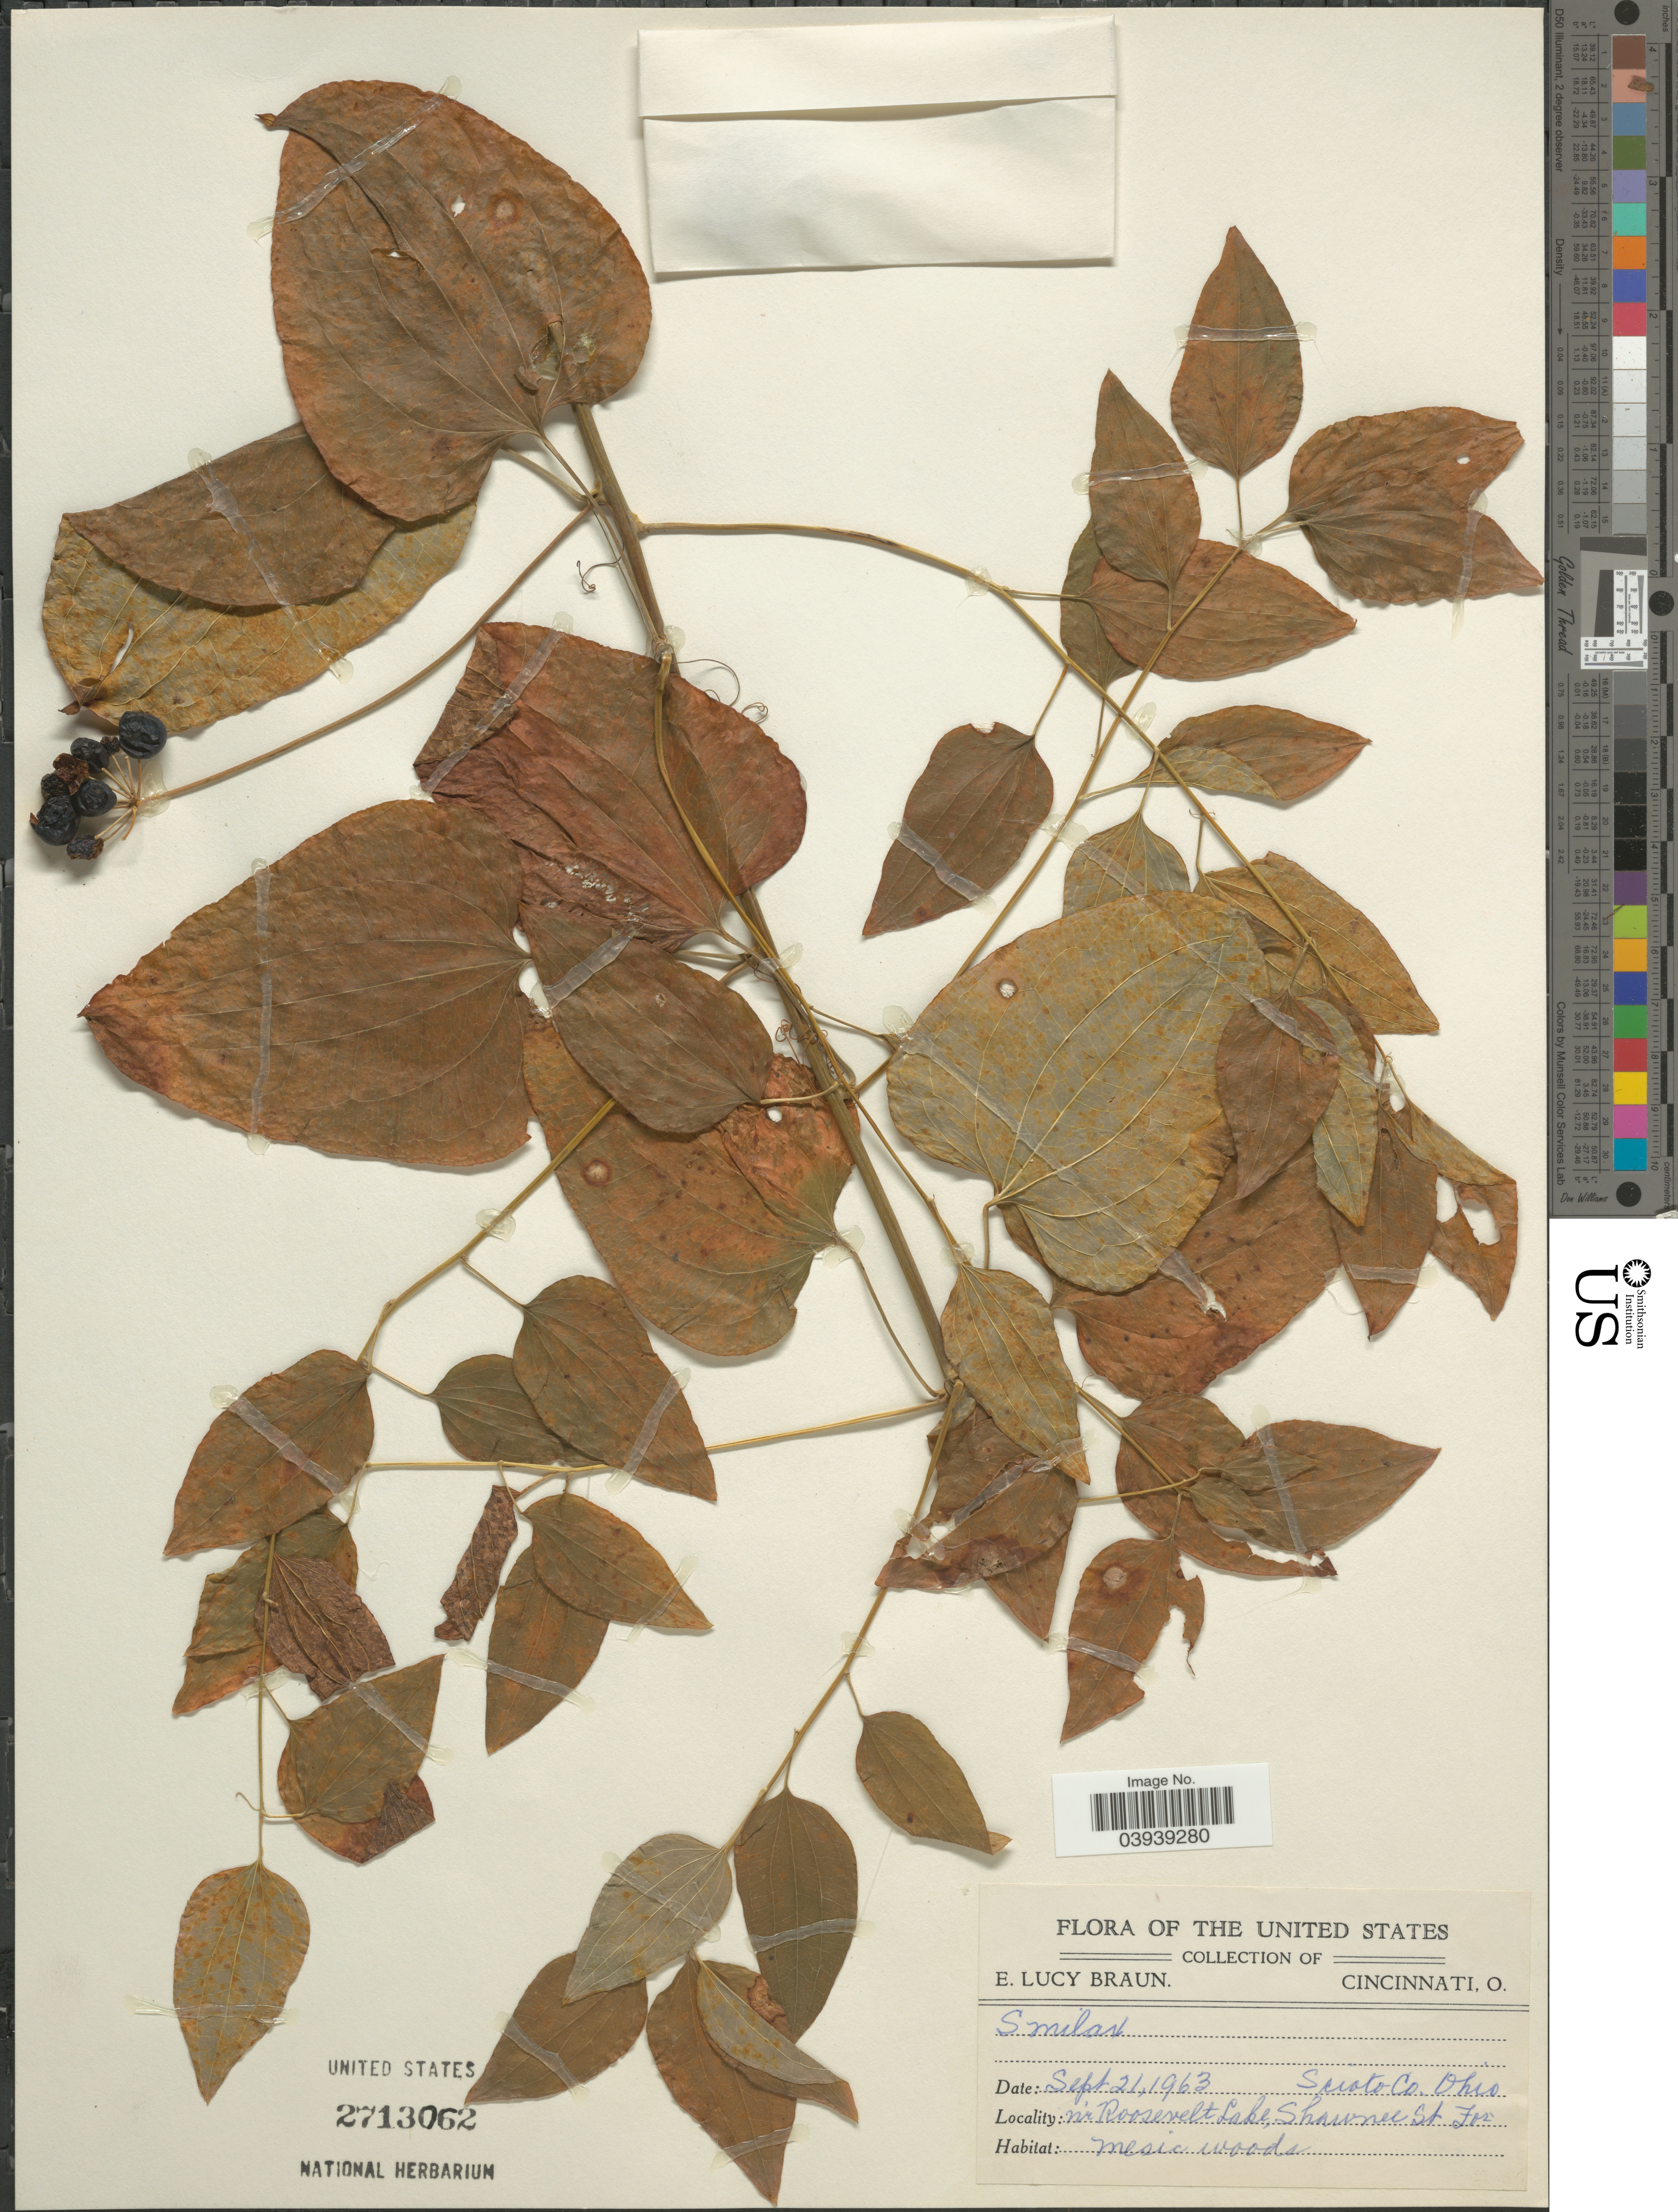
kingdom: Plantae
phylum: Tracheophyta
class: Liliopsida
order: Liliales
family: Smilacaceae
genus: Smilax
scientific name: Smilax sp.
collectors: E. L. Braun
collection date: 1963-09-21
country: United States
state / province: Ohio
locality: Scioto Co. N'r Roosevelt Lake, Shawnee St. For.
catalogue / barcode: US 2713062